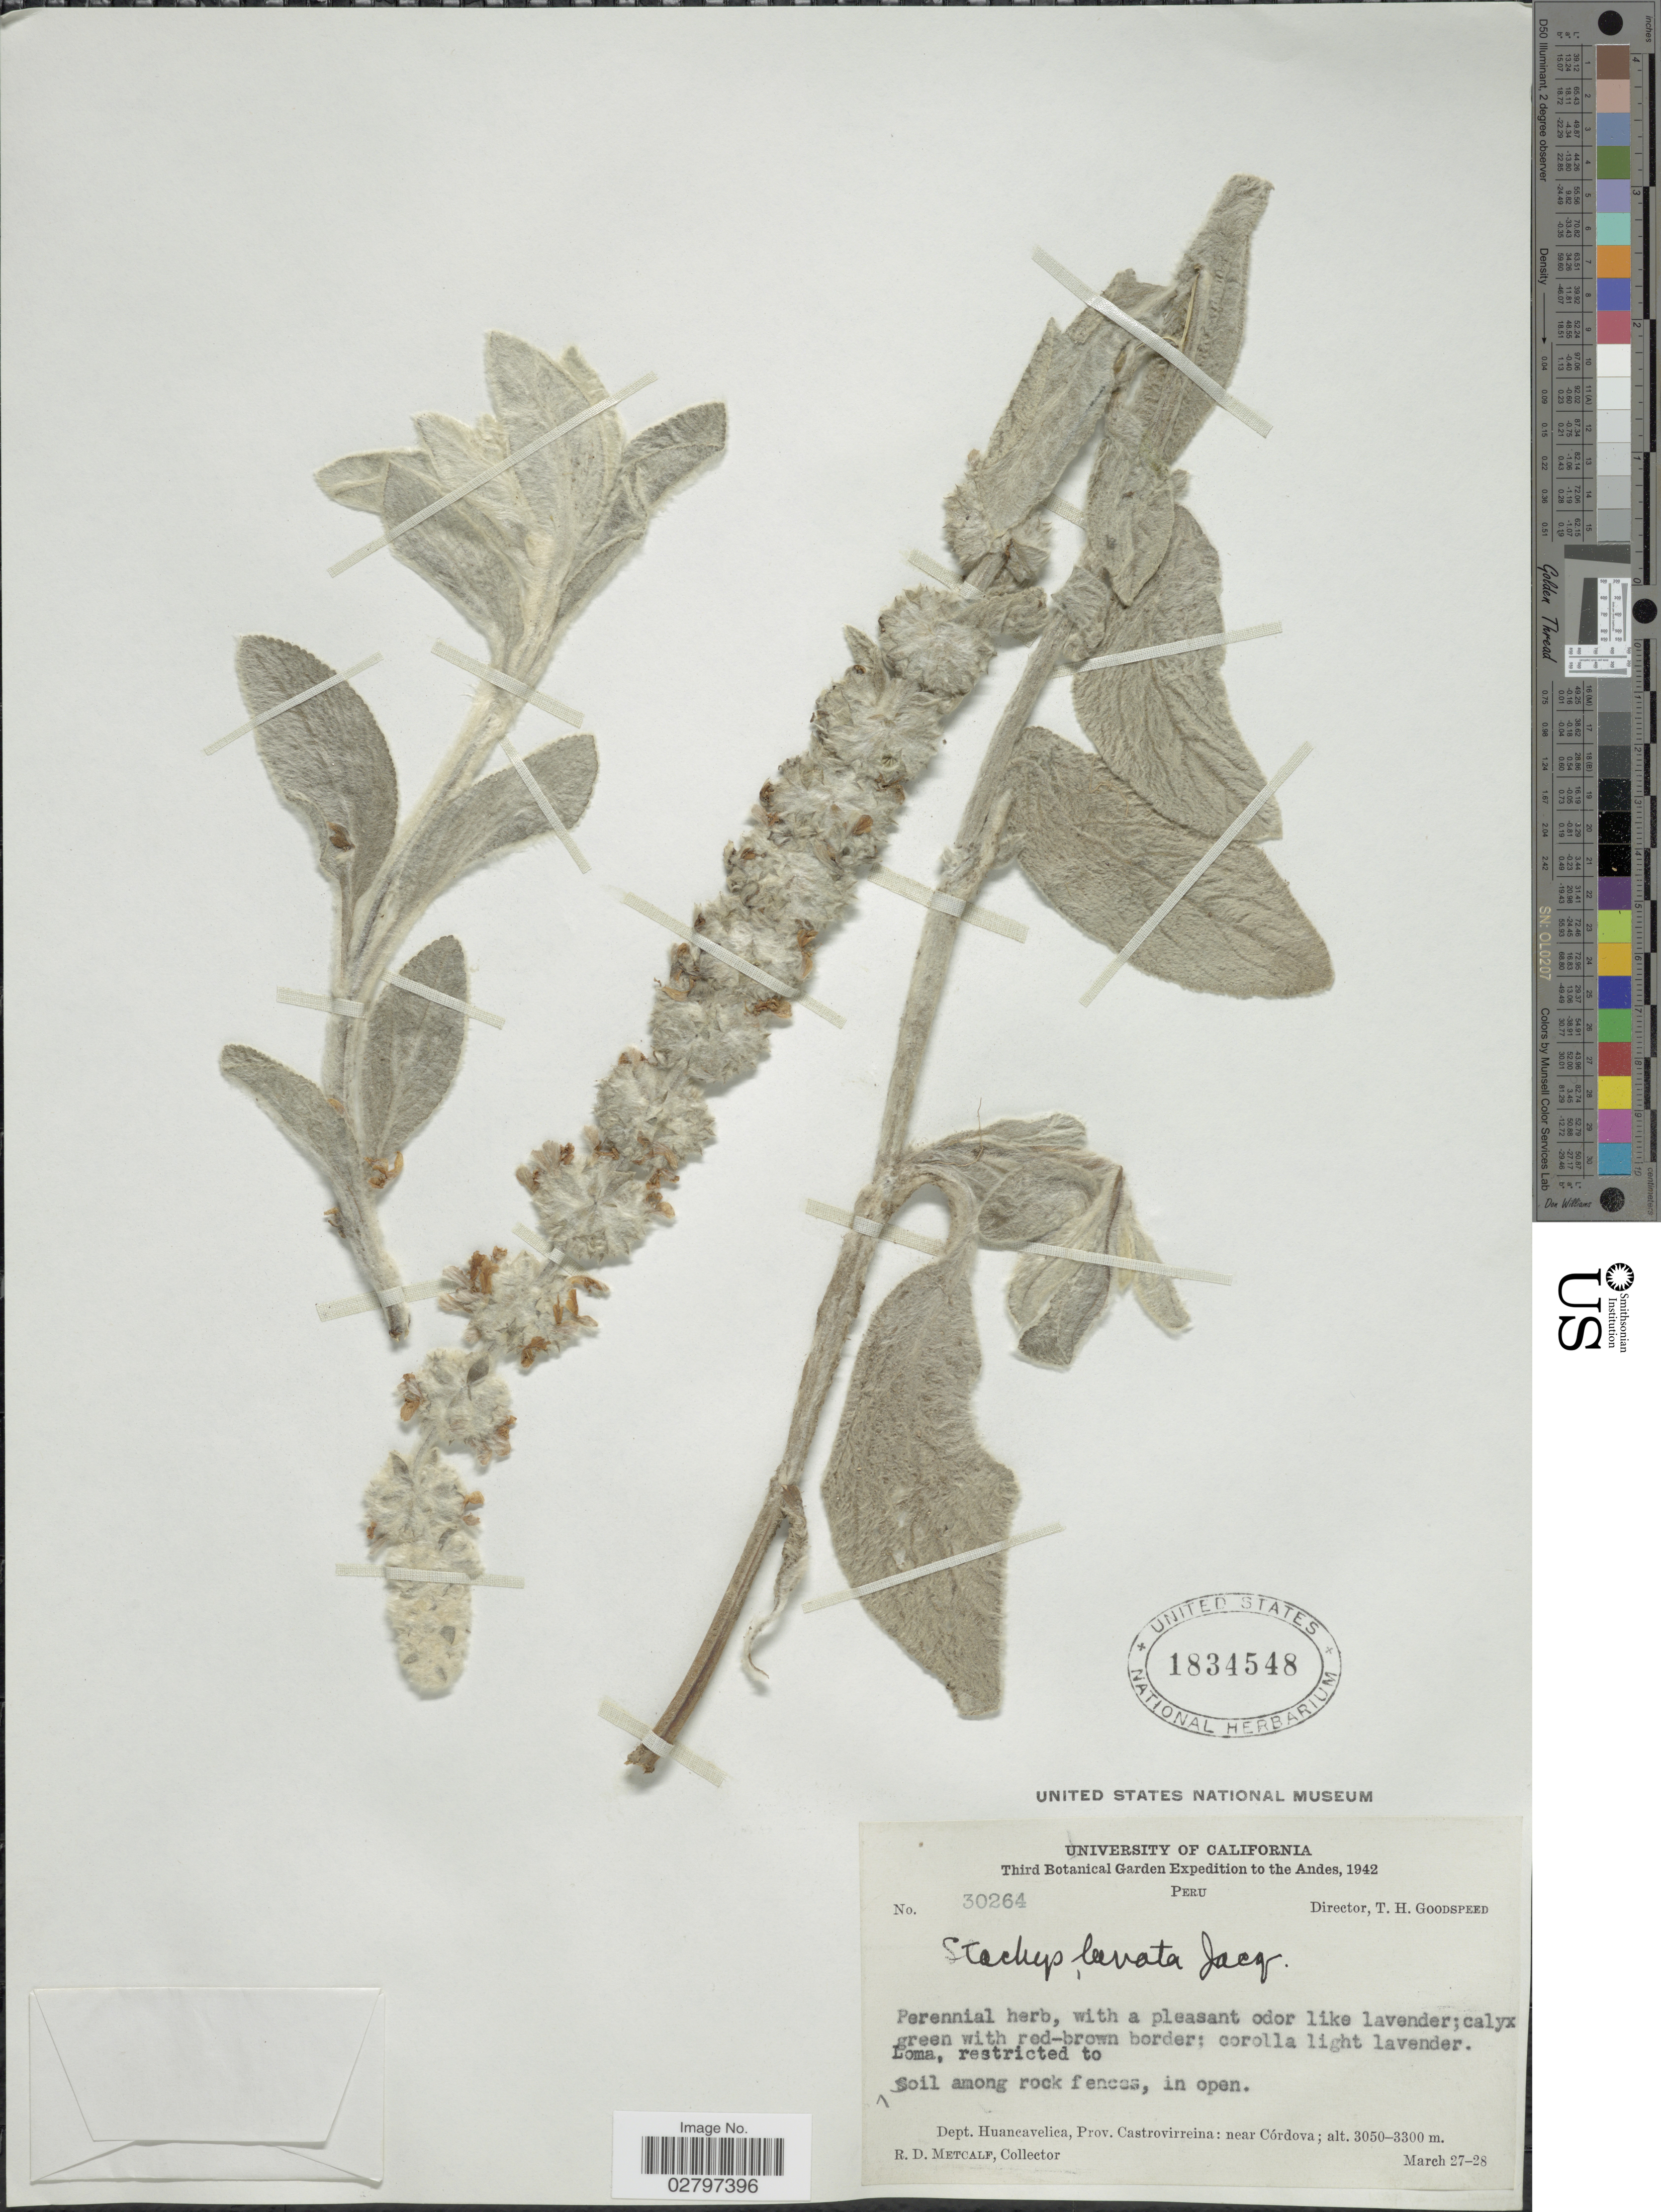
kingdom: Plantae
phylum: Tracheophyta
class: Magnoliopsida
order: Lamiales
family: Lamiaceae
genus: Stachys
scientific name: Stachys lanata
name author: Jacq.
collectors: R. D. Metcalf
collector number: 30264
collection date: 1942-03-27/1942-03-28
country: Peru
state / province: Huancavelica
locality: Andes, Dept. Huancavelica, Prov. Castrovirreina: near Córdova.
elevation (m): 3050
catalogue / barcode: US 1834548